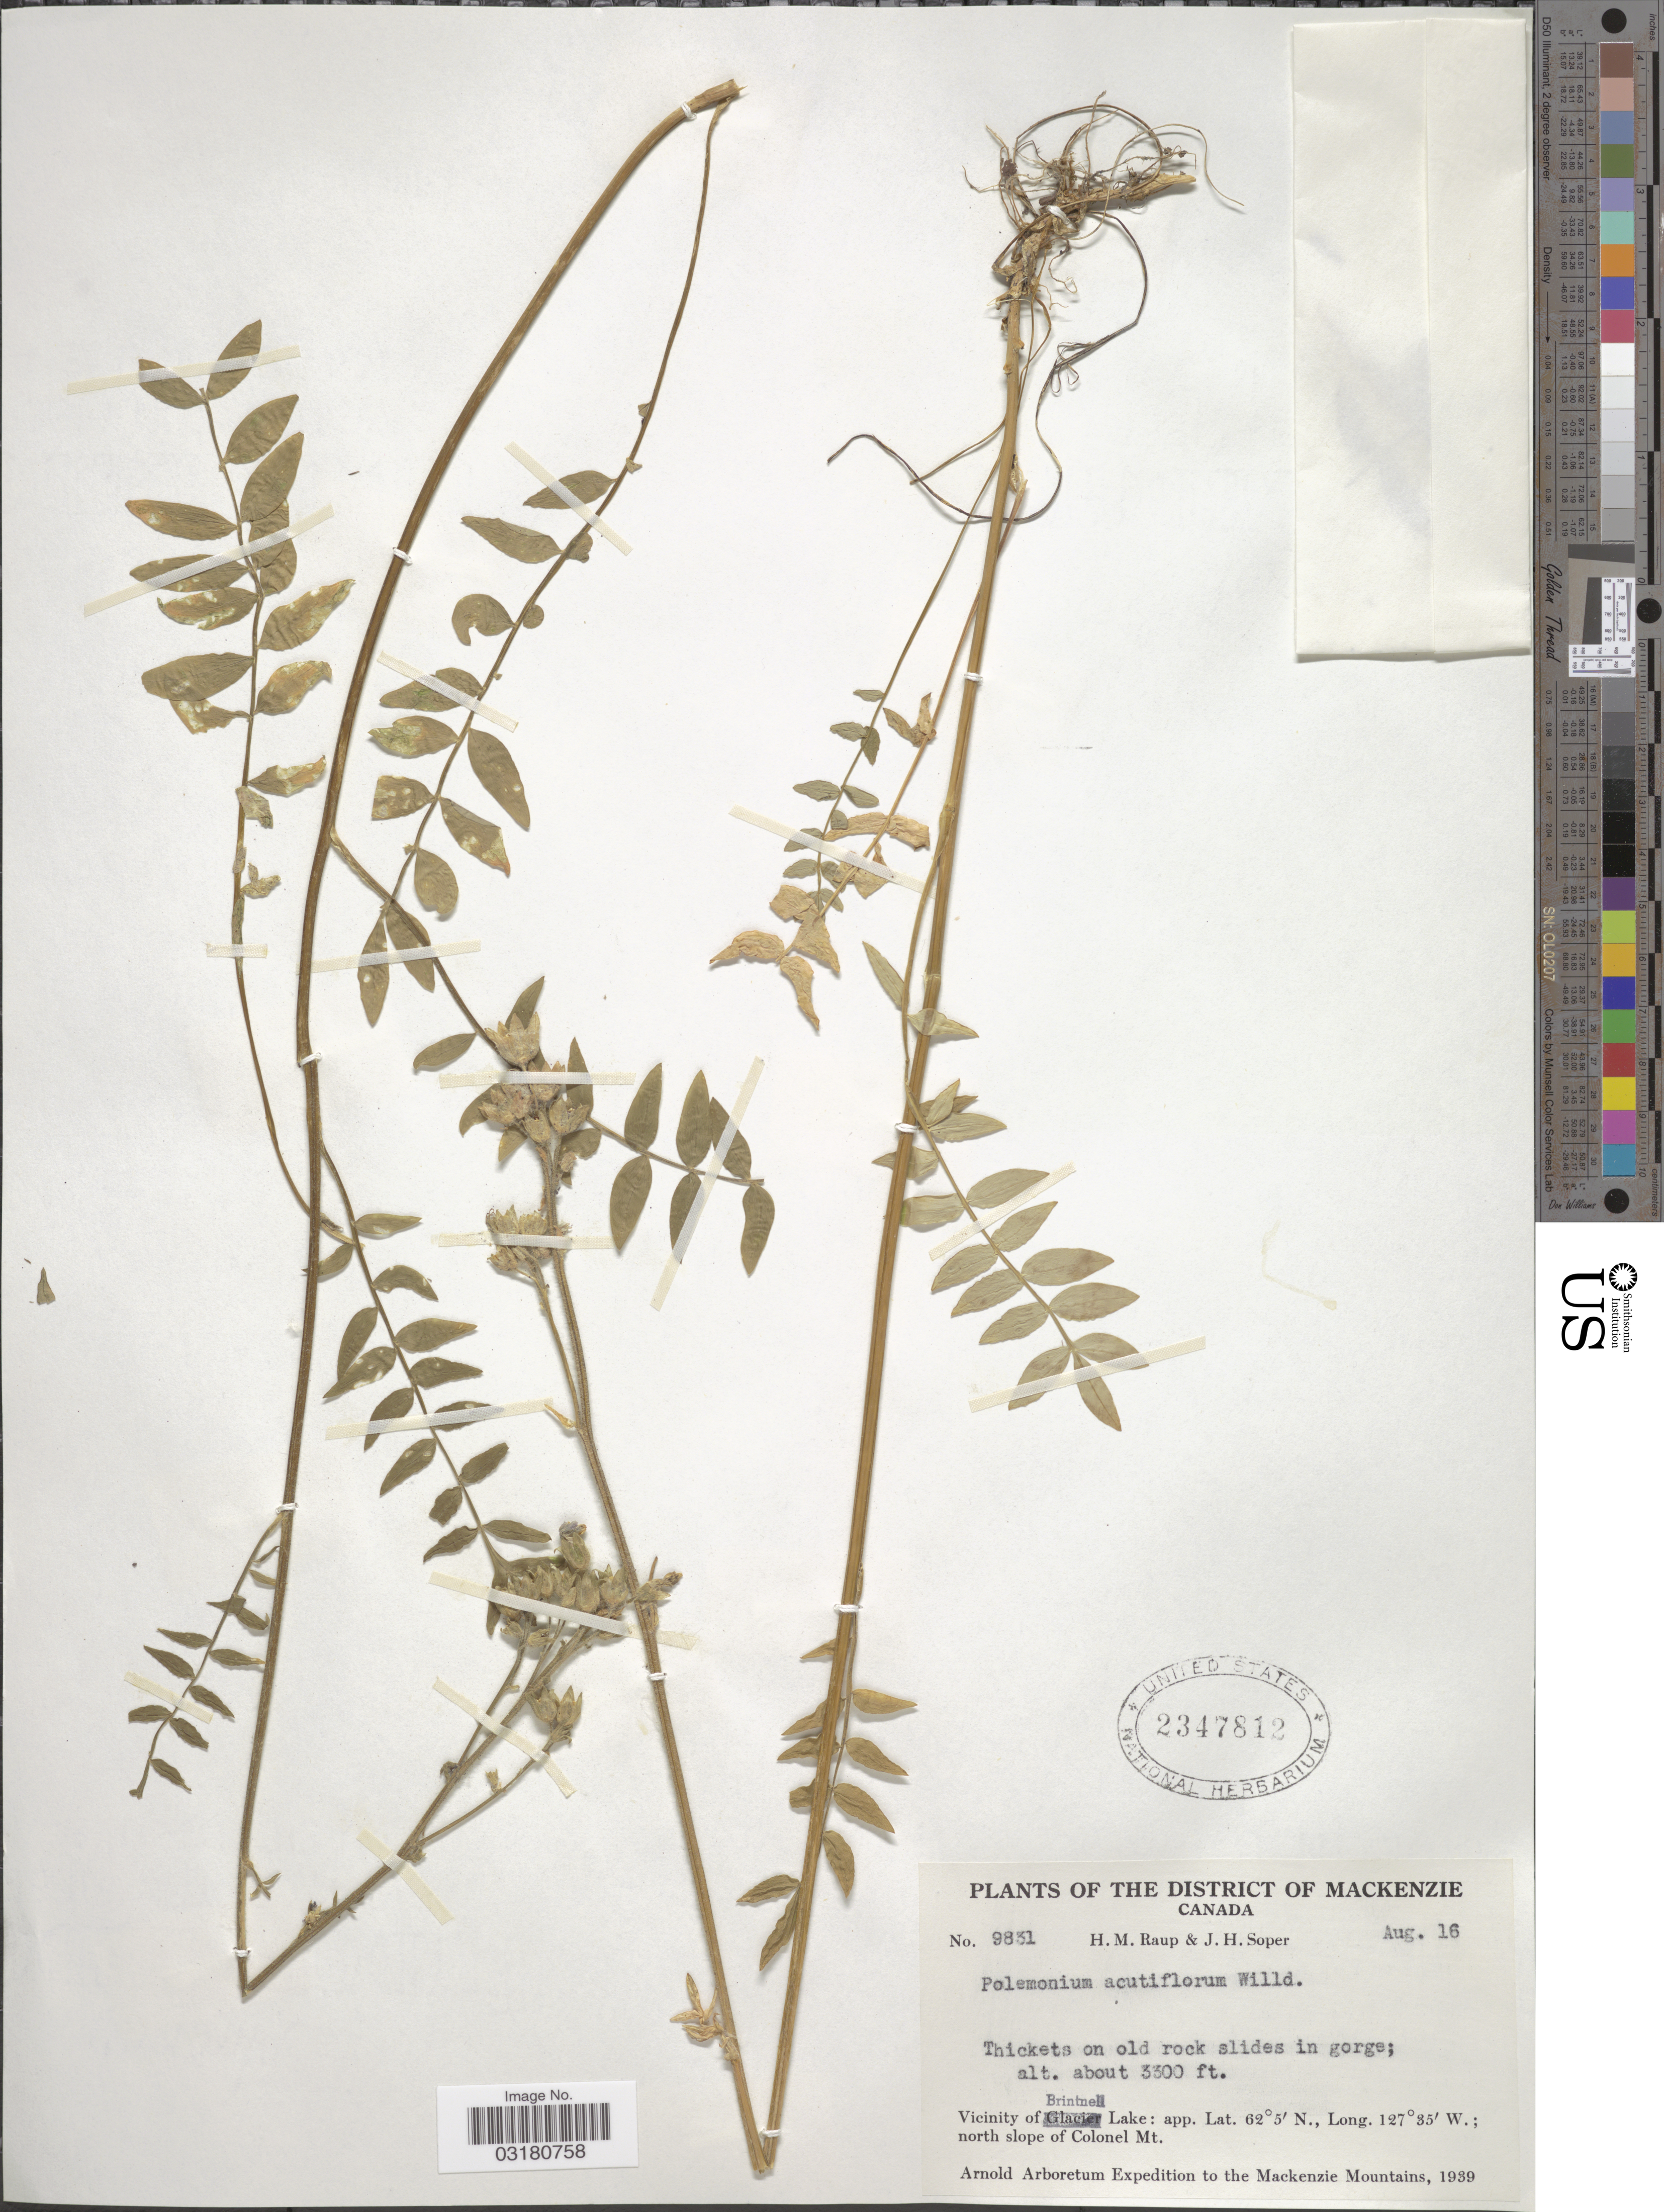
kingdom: Plantae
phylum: Tracheophyta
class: Magnoliopsida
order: Ericales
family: Polemoniaceae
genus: Polemonium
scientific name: Polemonium acutiflorum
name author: Willd. ex Roem. & Schult.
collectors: H. Raup & J. H. Soper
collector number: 9831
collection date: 1939-08-16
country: Canada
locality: District of Mackenzie. Vicinity of Brintnell Lake; north slope of Colonel Mt.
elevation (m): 1006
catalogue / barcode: US 2347812